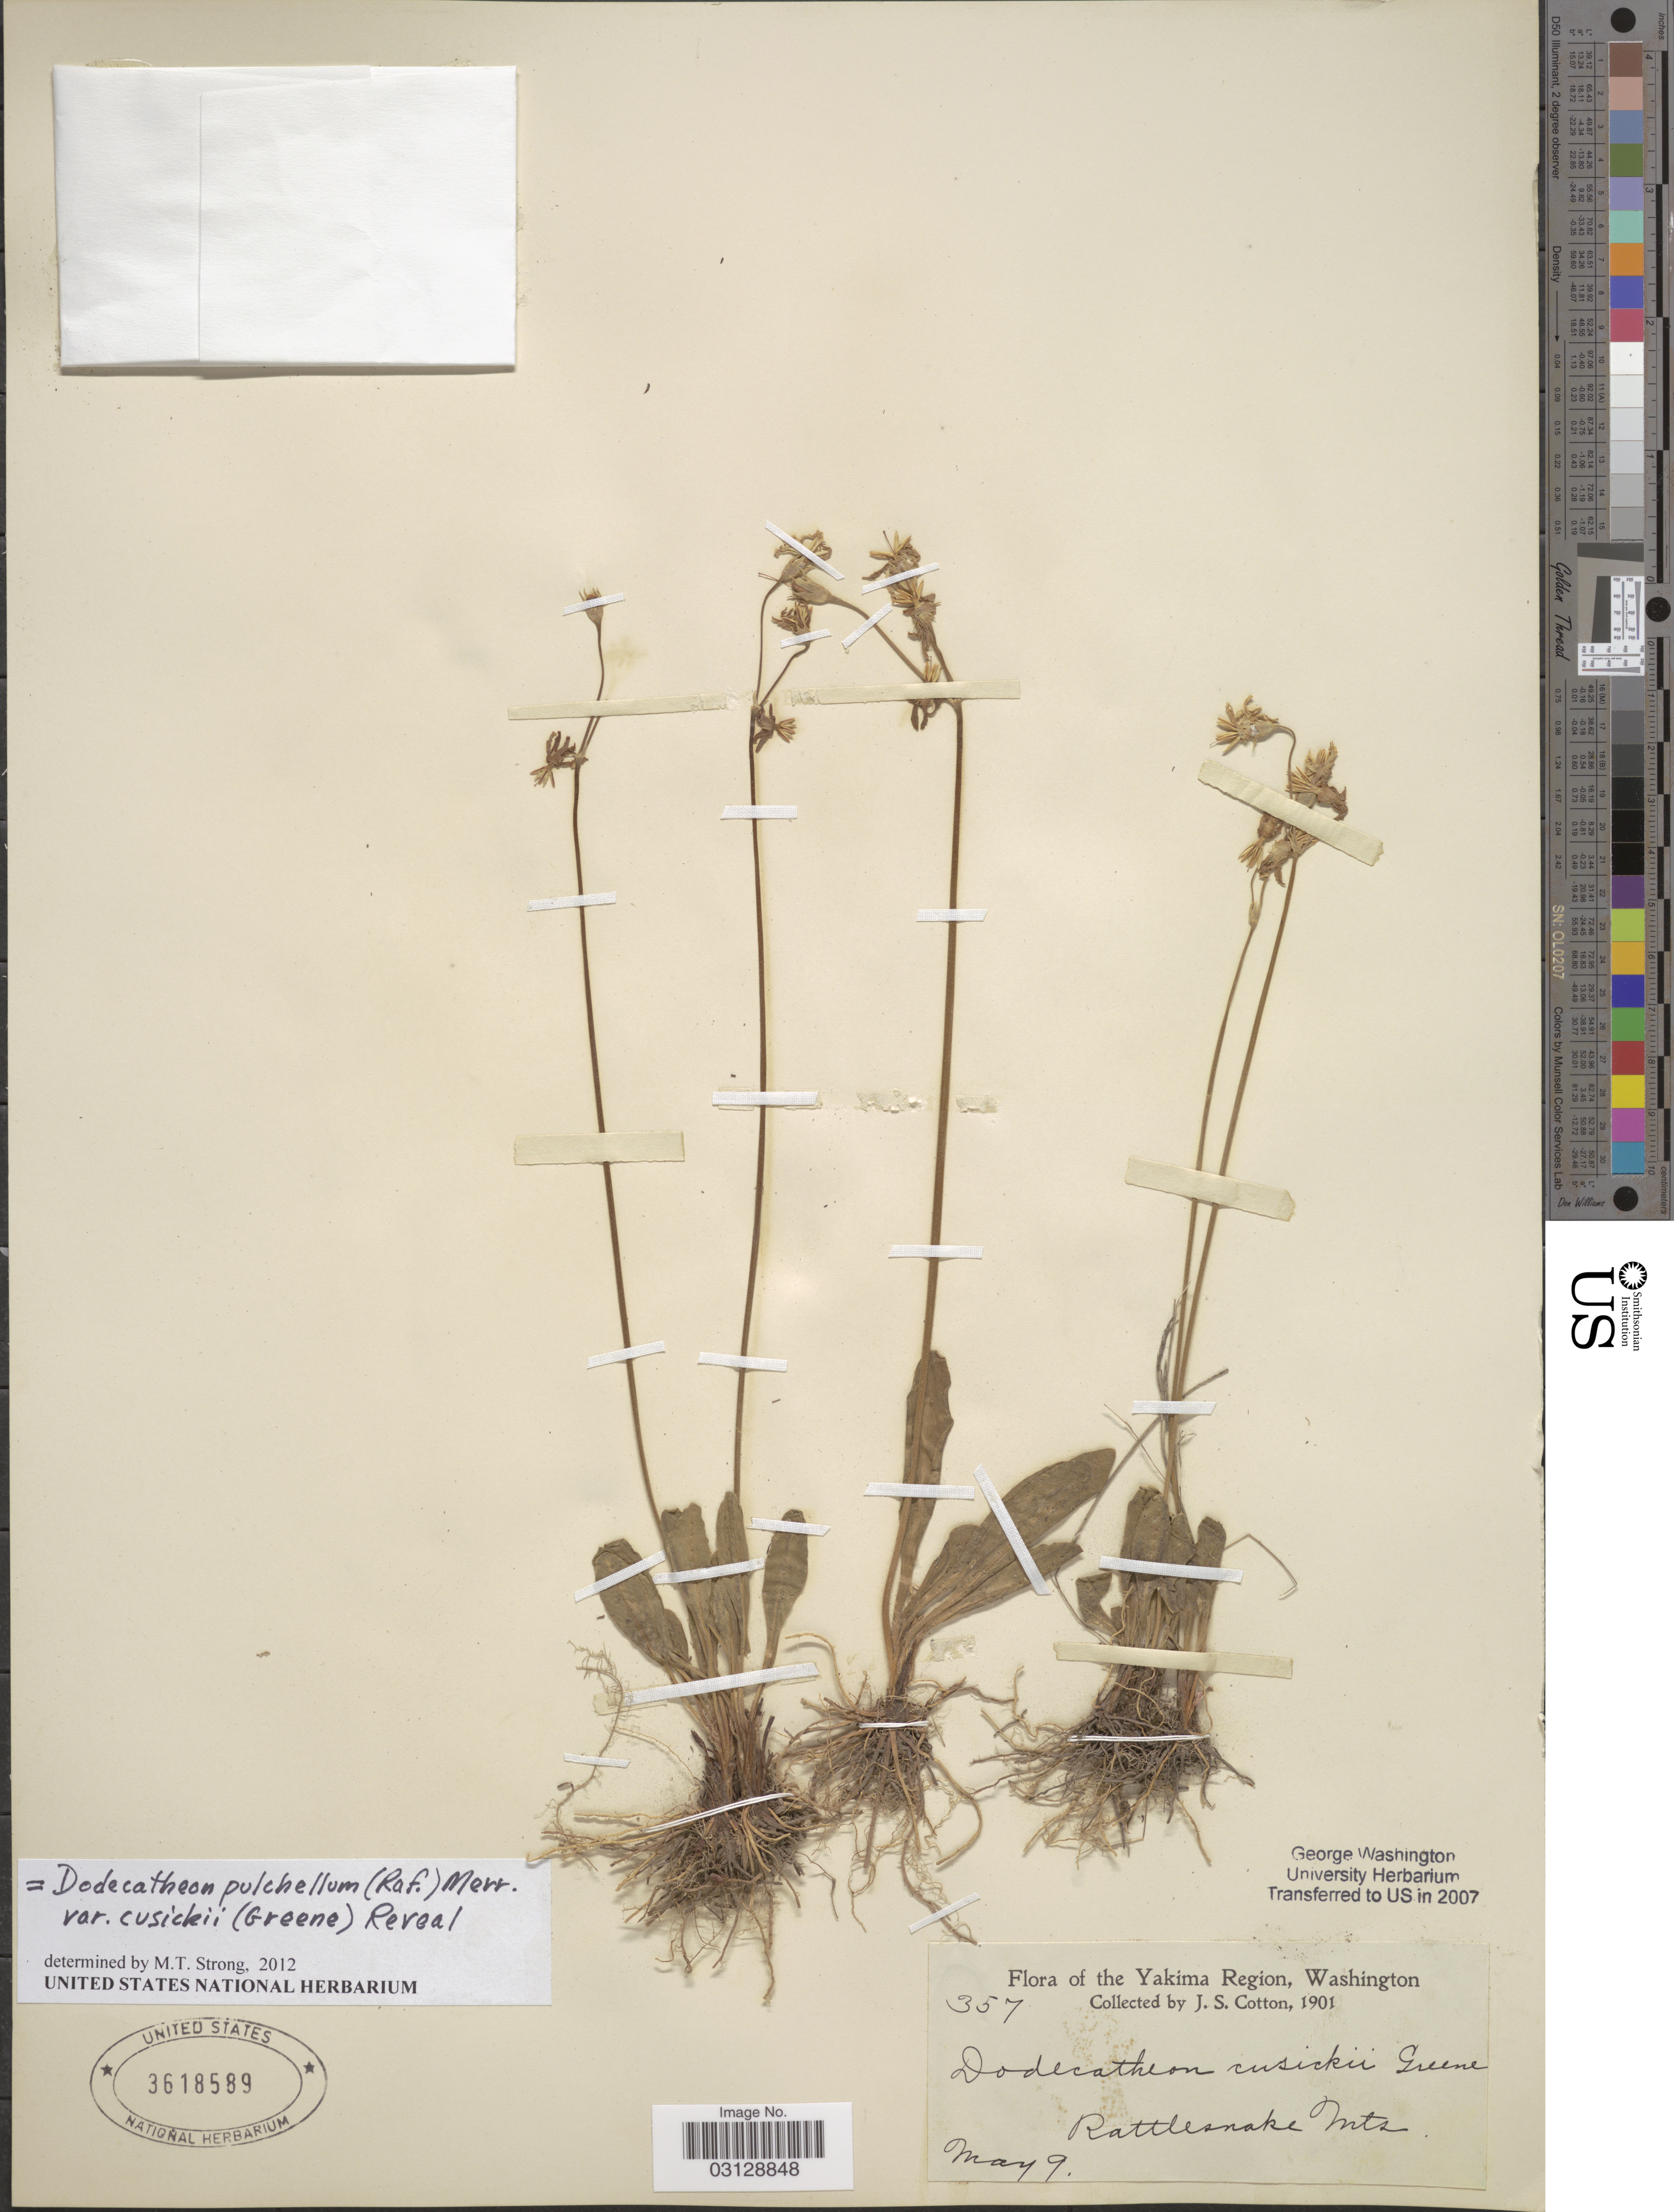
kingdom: Plantae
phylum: Tracheophyta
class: Magnoliopsida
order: Ericales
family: Primulaceae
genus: Dodecatheon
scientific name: Dodecatheon pulchellum var. cusickii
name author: (Greene) Reveal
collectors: J. S. Cotton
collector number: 357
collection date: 1901-05-09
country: United States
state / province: Washington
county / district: Yakima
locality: Yakima Region. Rattlesnake Mts.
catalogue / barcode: US 3618589